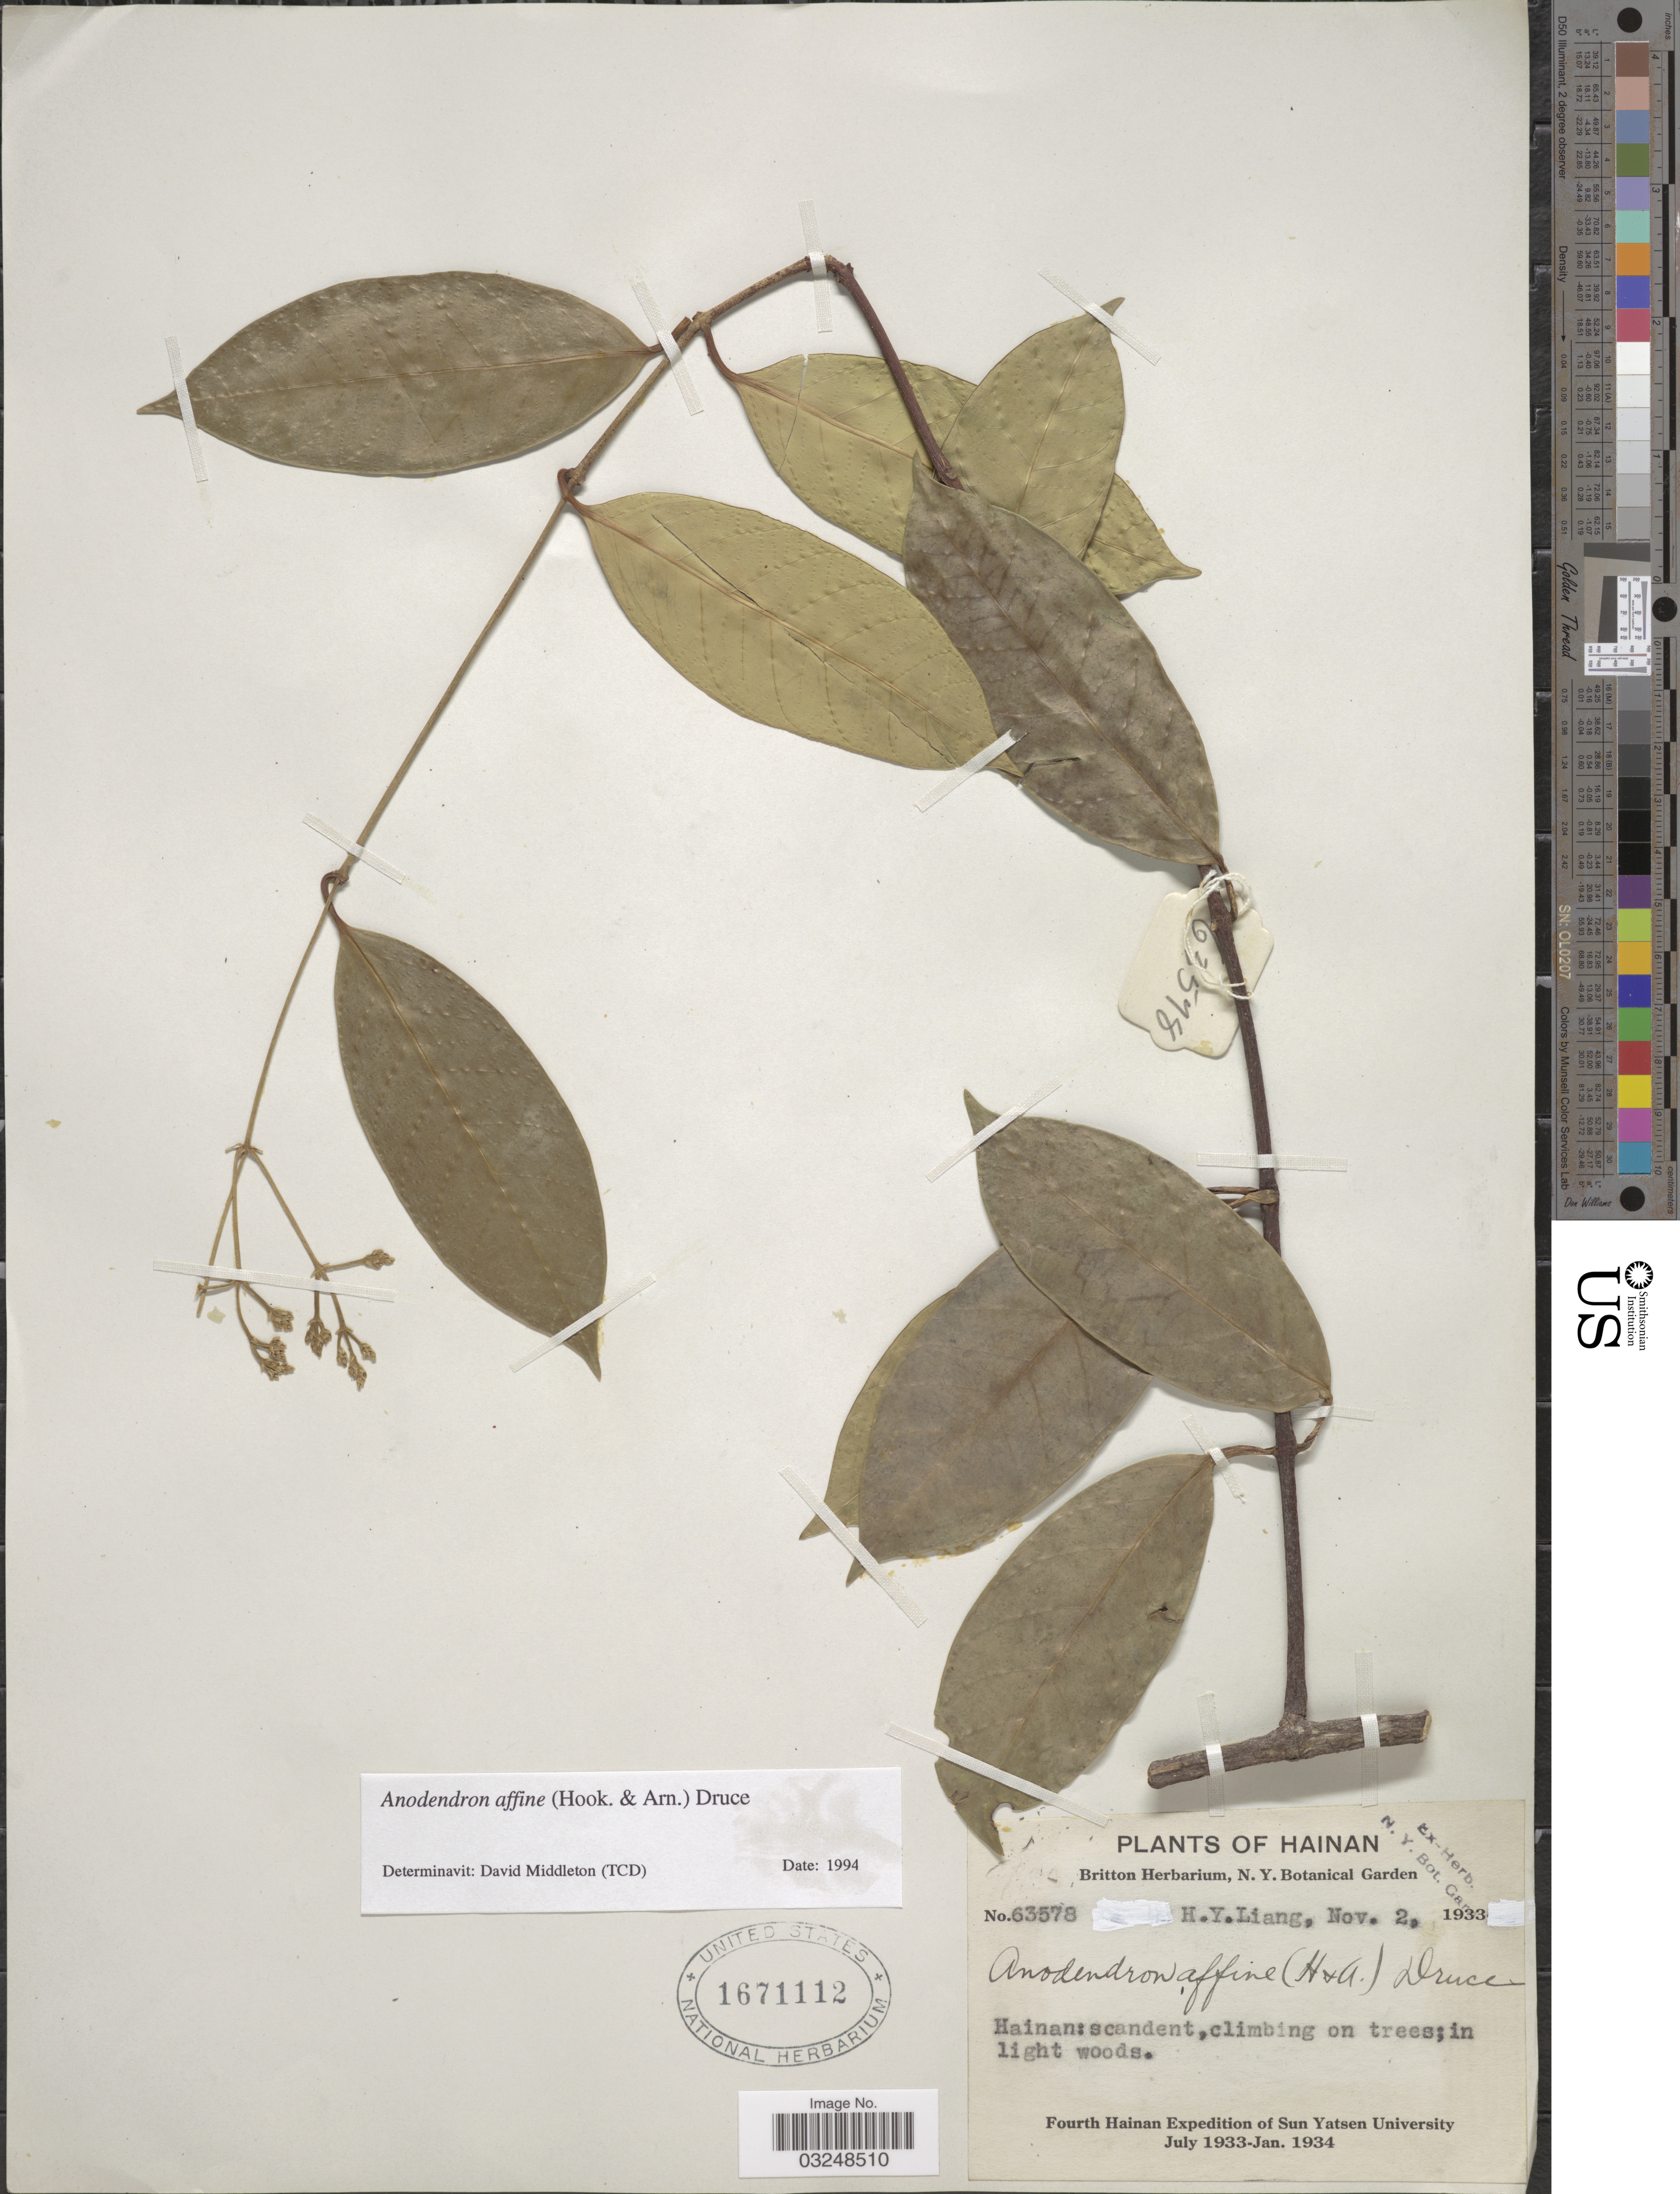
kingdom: Plantae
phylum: Tracheophyta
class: Magnoliopsida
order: Gentianales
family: Apocynaceae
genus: Anodendron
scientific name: Anodendron affine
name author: (Hook. & Arn.) Druce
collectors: H. Y. Liang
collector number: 63578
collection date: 1933-11-02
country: China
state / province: Hainan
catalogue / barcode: US 1671112